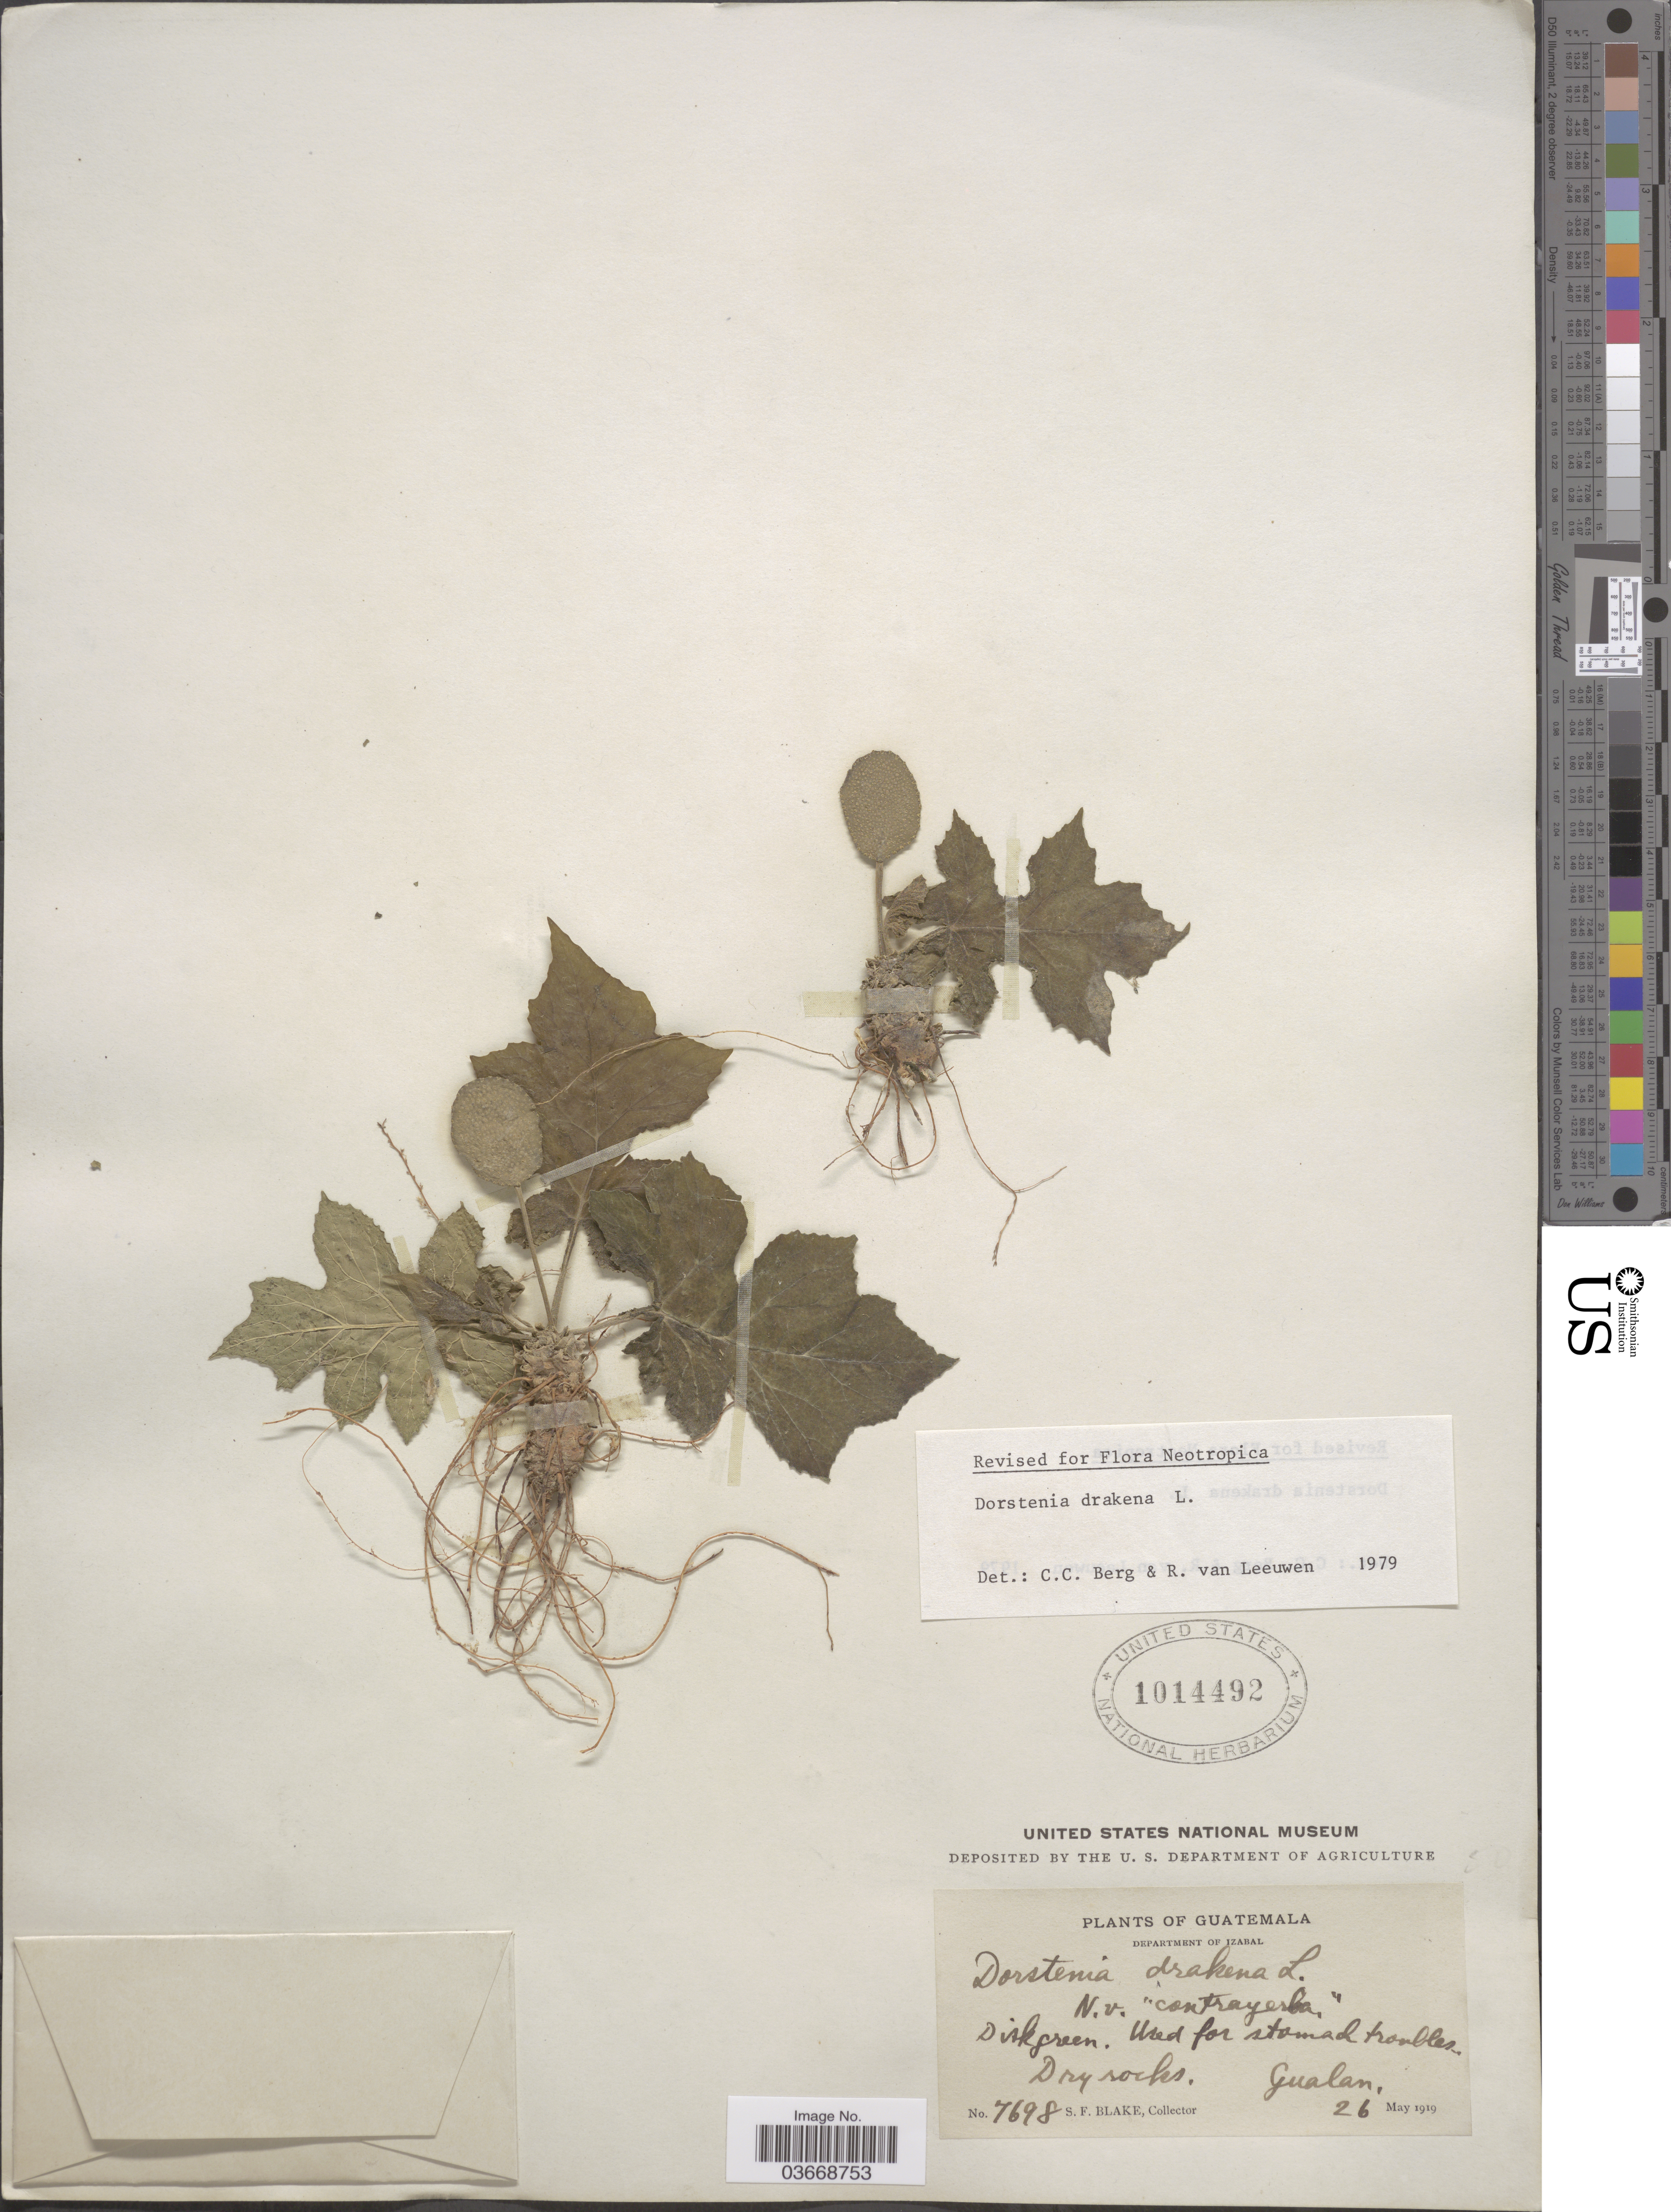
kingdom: Plantae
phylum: Tracheophyta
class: Magnoliopsida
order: Rosales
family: Moraceae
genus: Dorstenia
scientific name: Dorstenia drakena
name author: L.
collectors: S. Blake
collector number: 7698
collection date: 1919-05-26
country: Guatemala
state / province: Izabal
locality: Department of Izabal. Gualan.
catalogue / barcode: US 1014492